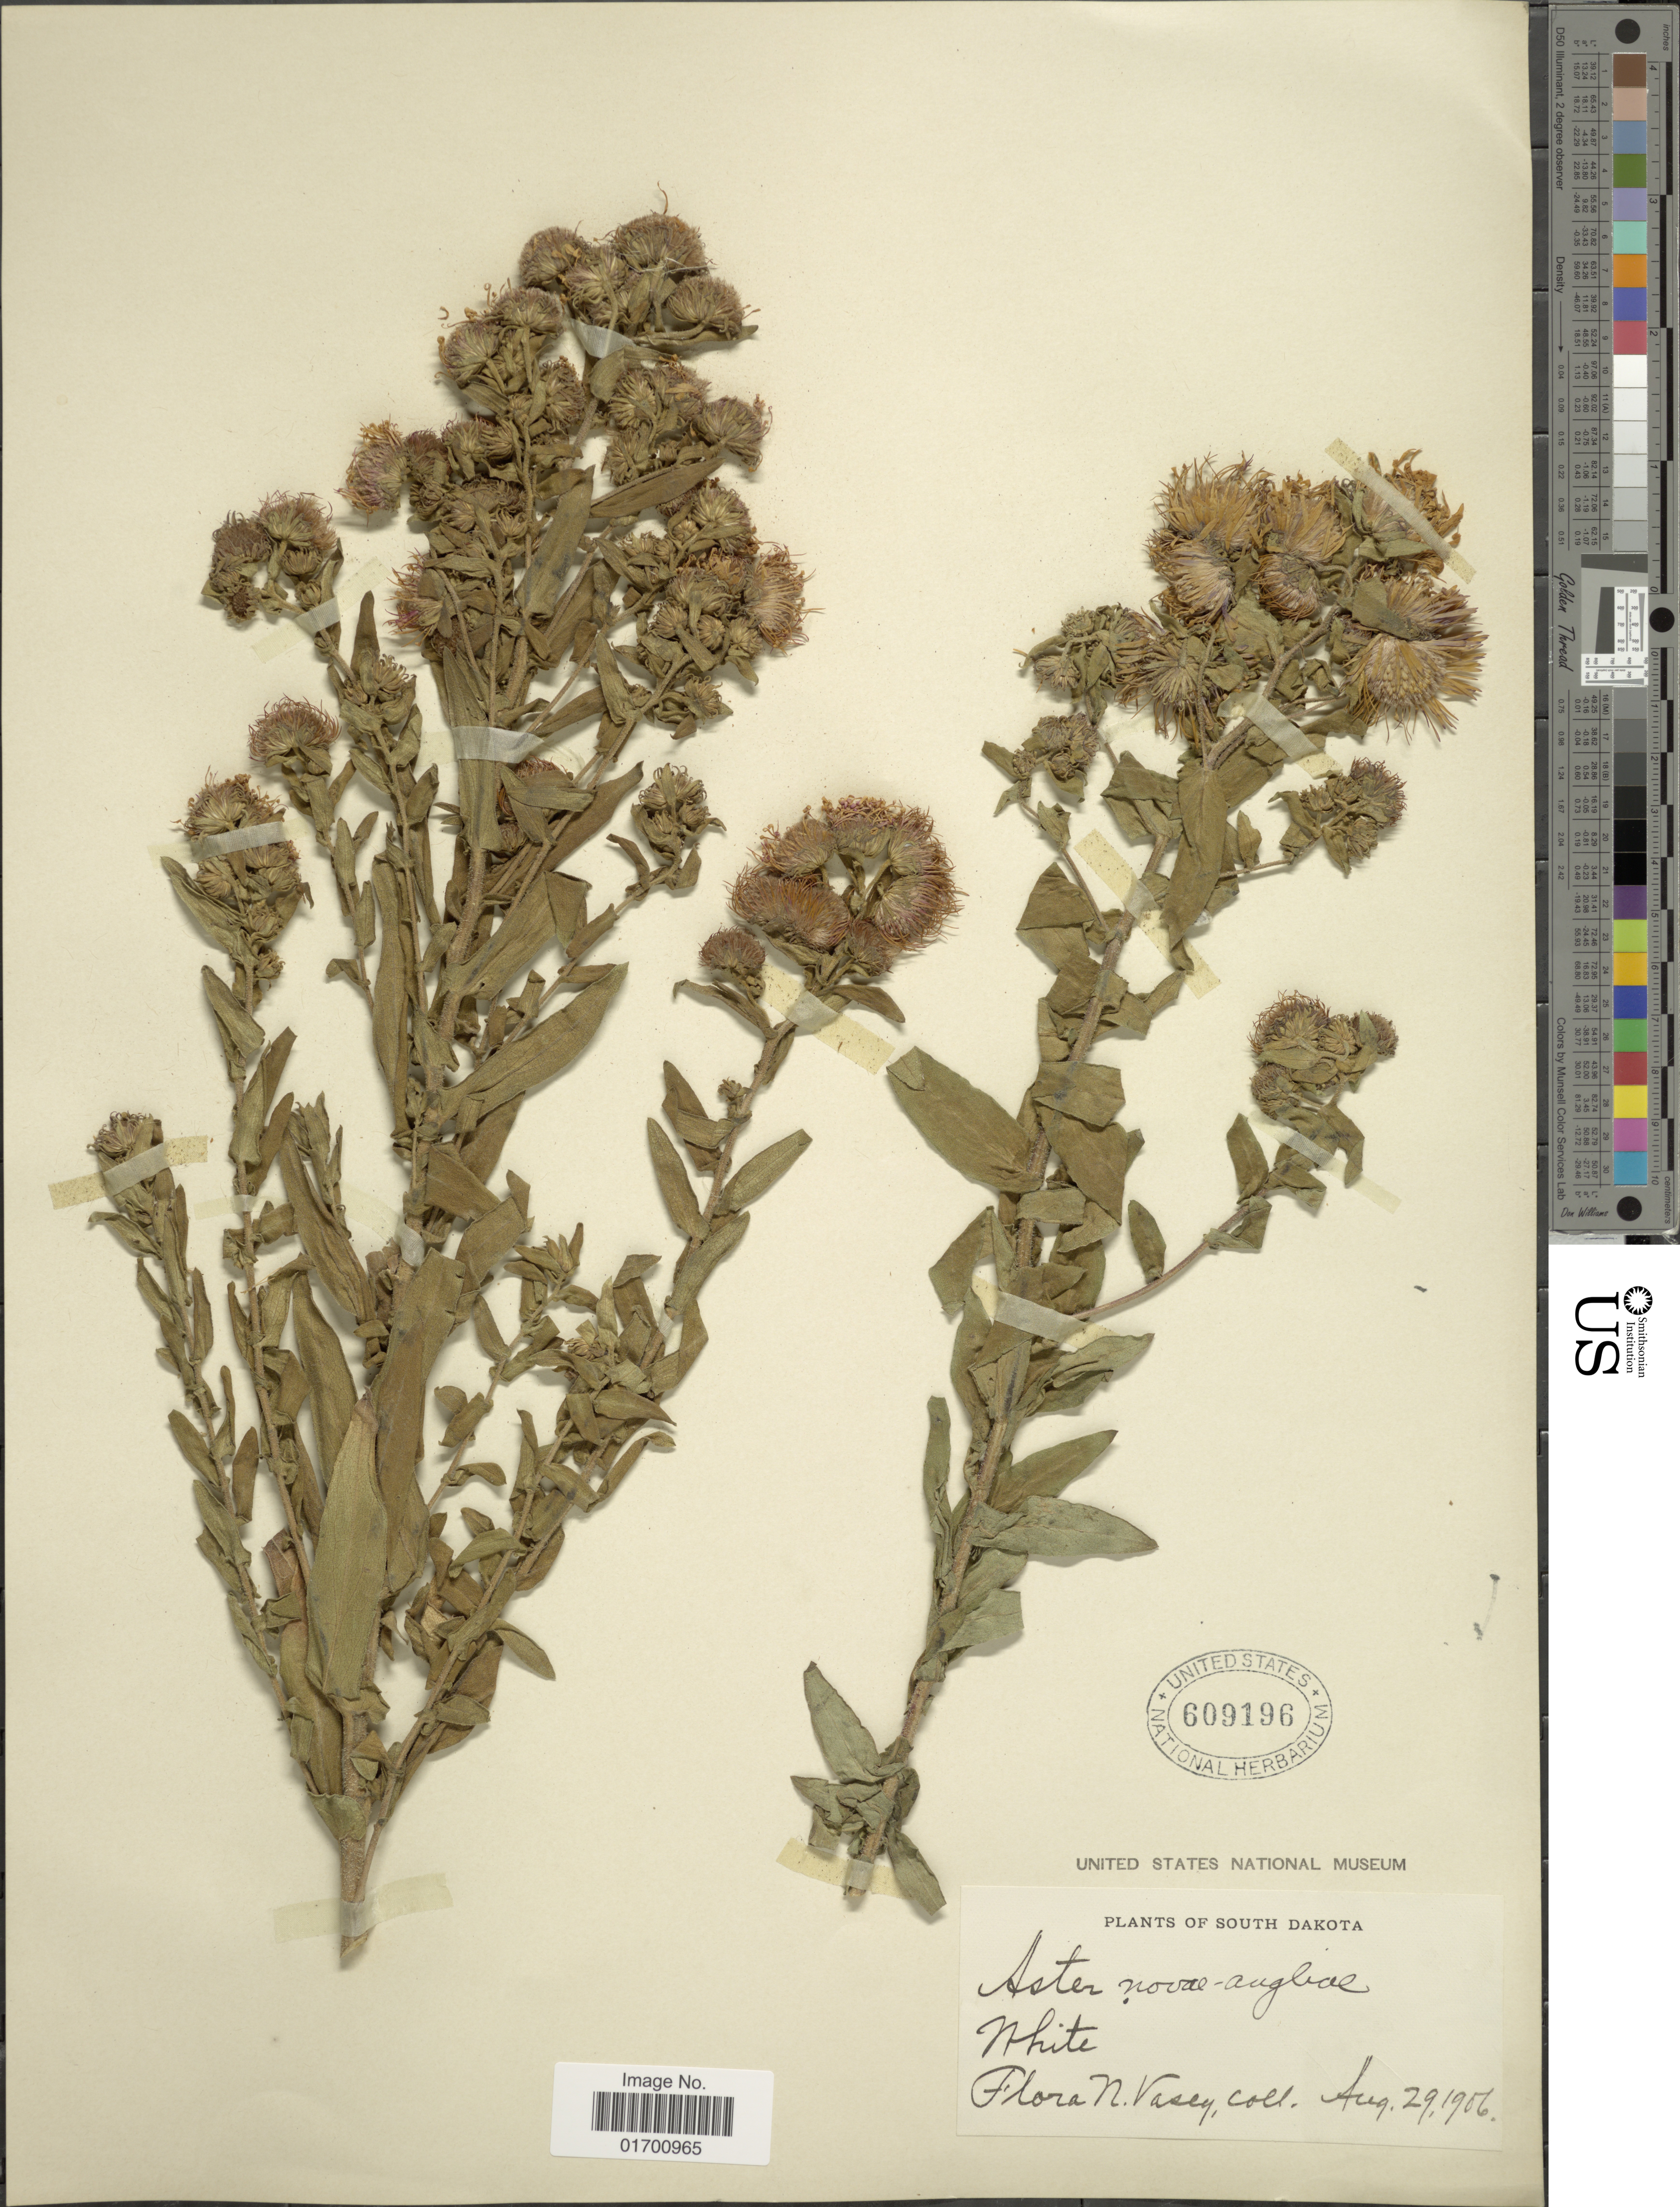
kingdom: Plantae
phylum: Tracheophyta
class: Magnoliopsida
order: Asterales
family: Asteraceae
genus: Symphyotrichum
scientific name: Symphyotrichum novae-angliae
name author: (L.) G.L. Nesom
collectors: F. N. Vasey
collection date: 1906-08-29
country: United States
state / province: South Dakota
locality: White.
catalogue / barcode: US 609196